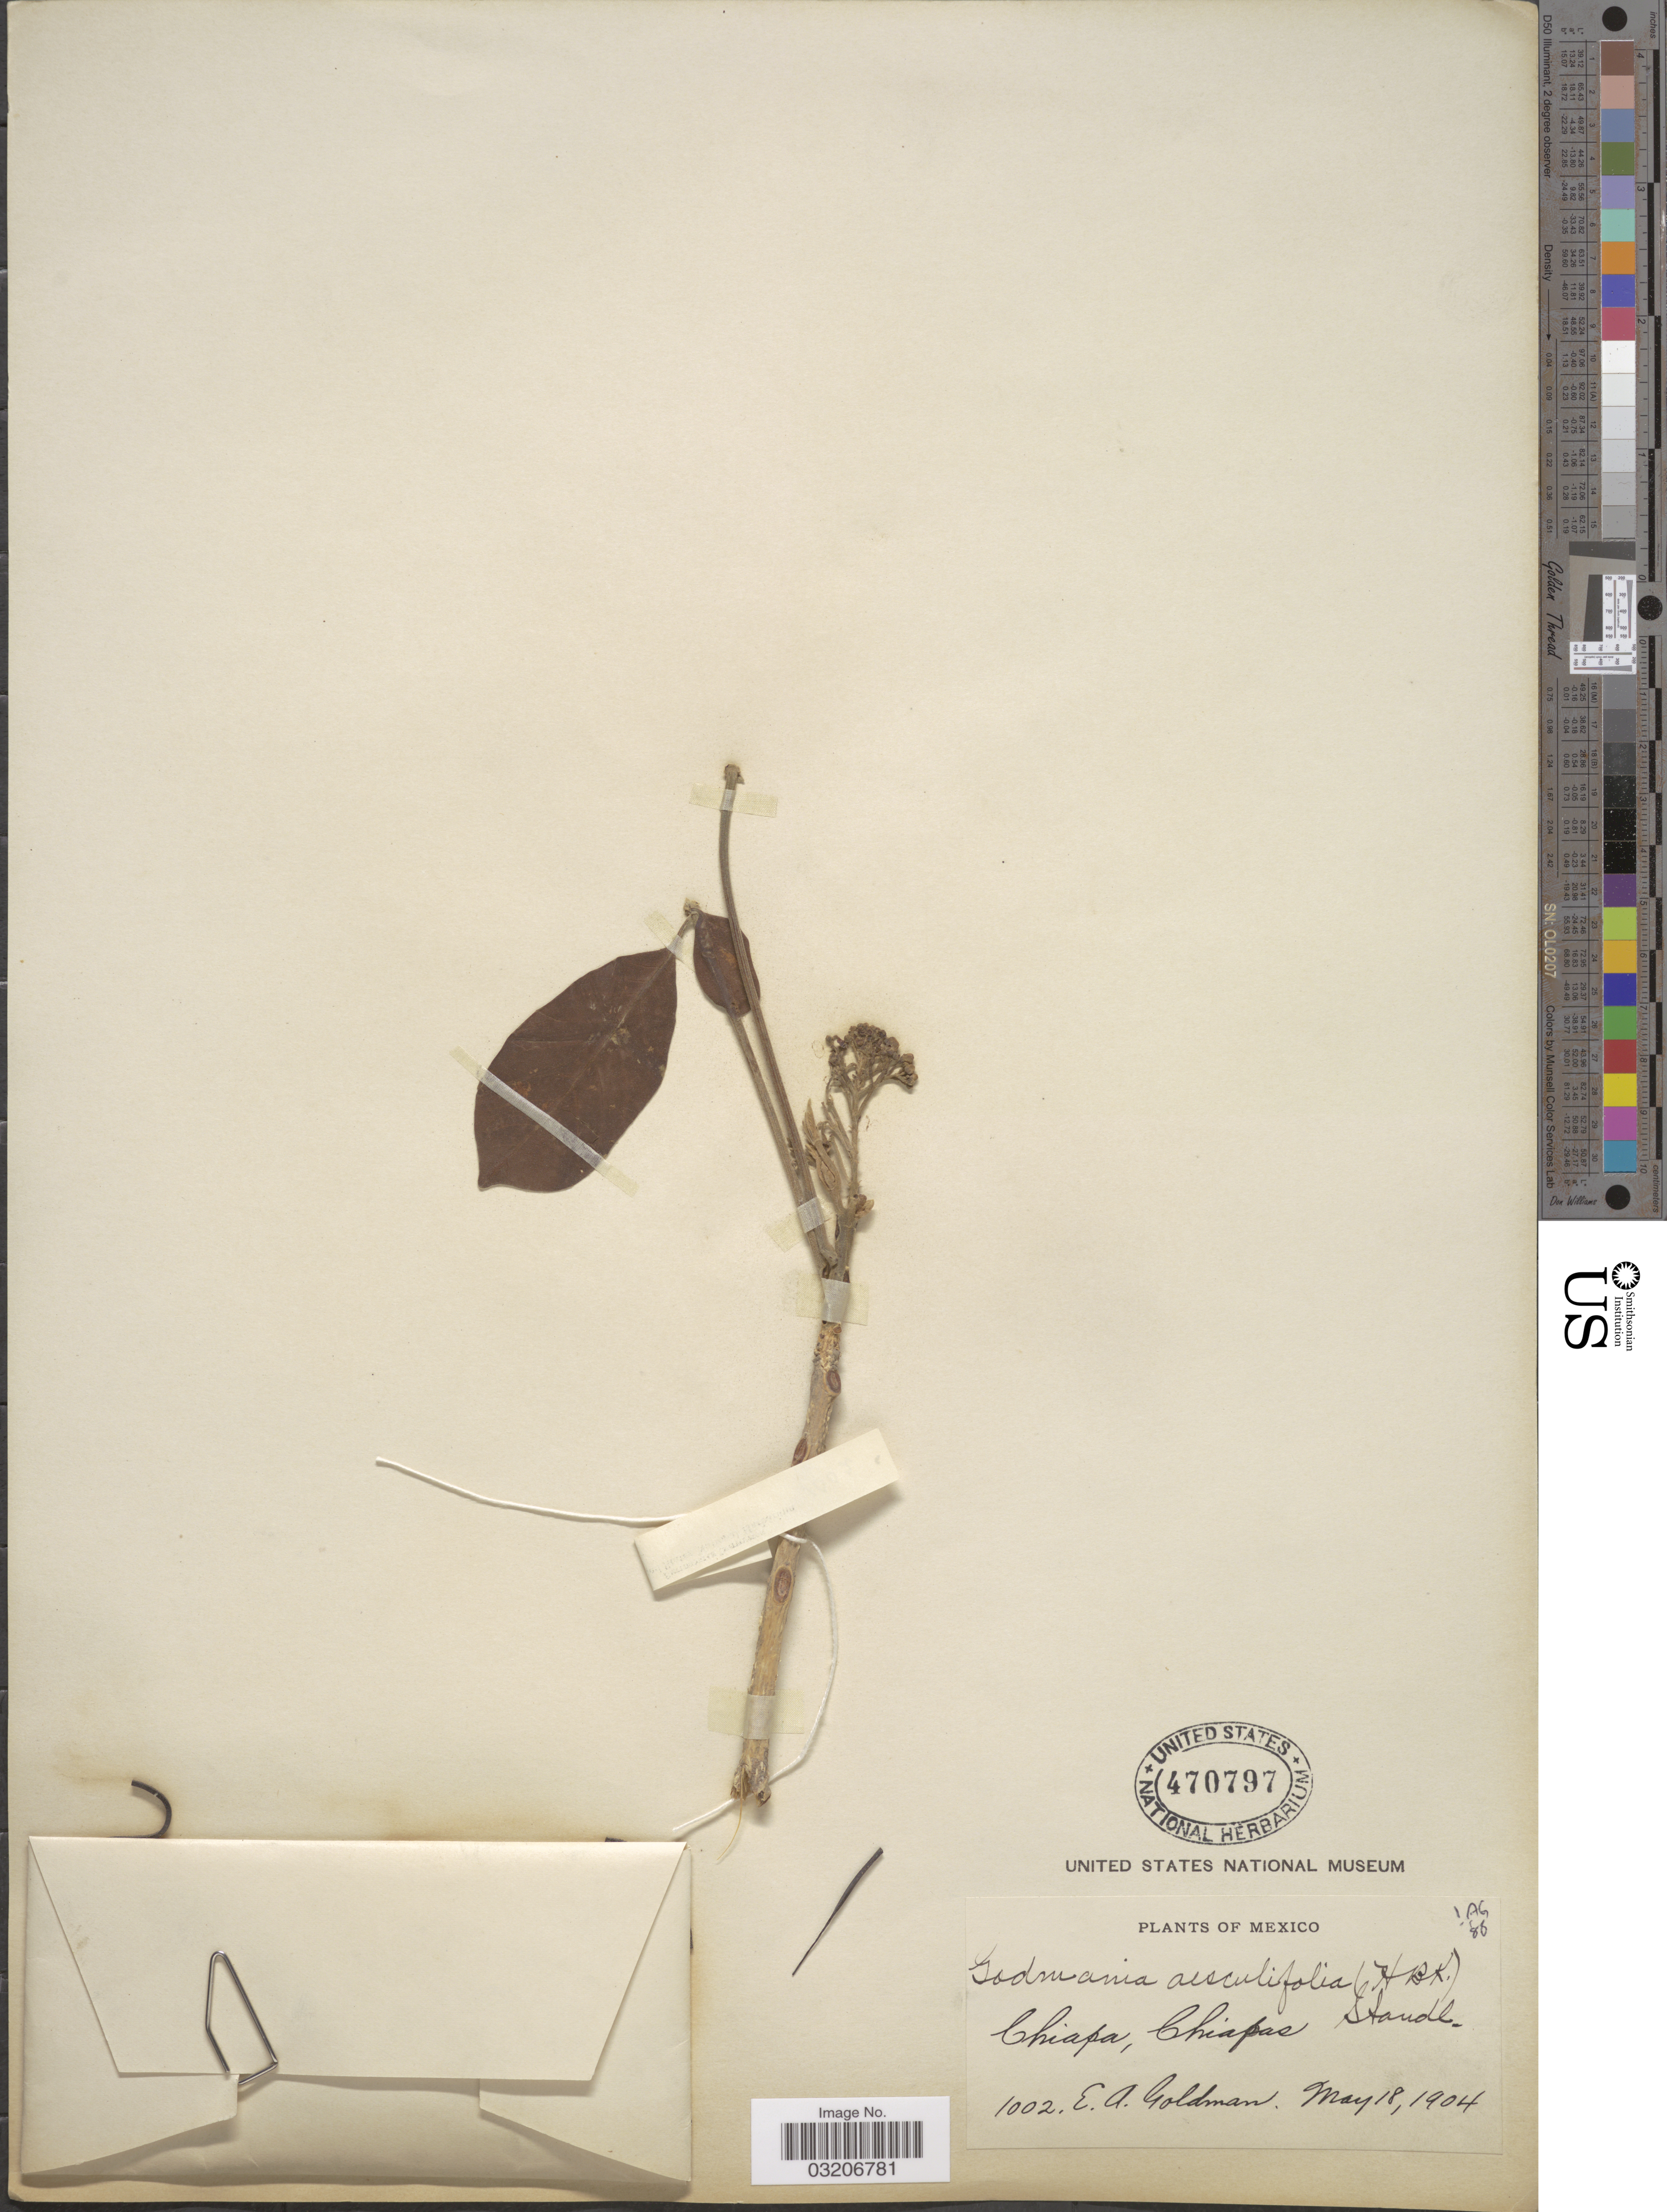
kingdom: Plantae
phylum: Tracheophyta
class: Magnoliopsida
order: Lamiales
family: Bignoniaceae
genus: Godmania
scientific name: Godmania aesculifolia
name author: Standl.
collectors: E. A. Goldman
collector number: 1002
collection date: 1904-05-18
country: Mexico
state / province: Chiapas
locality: Chiapa.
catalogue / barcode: US 470797